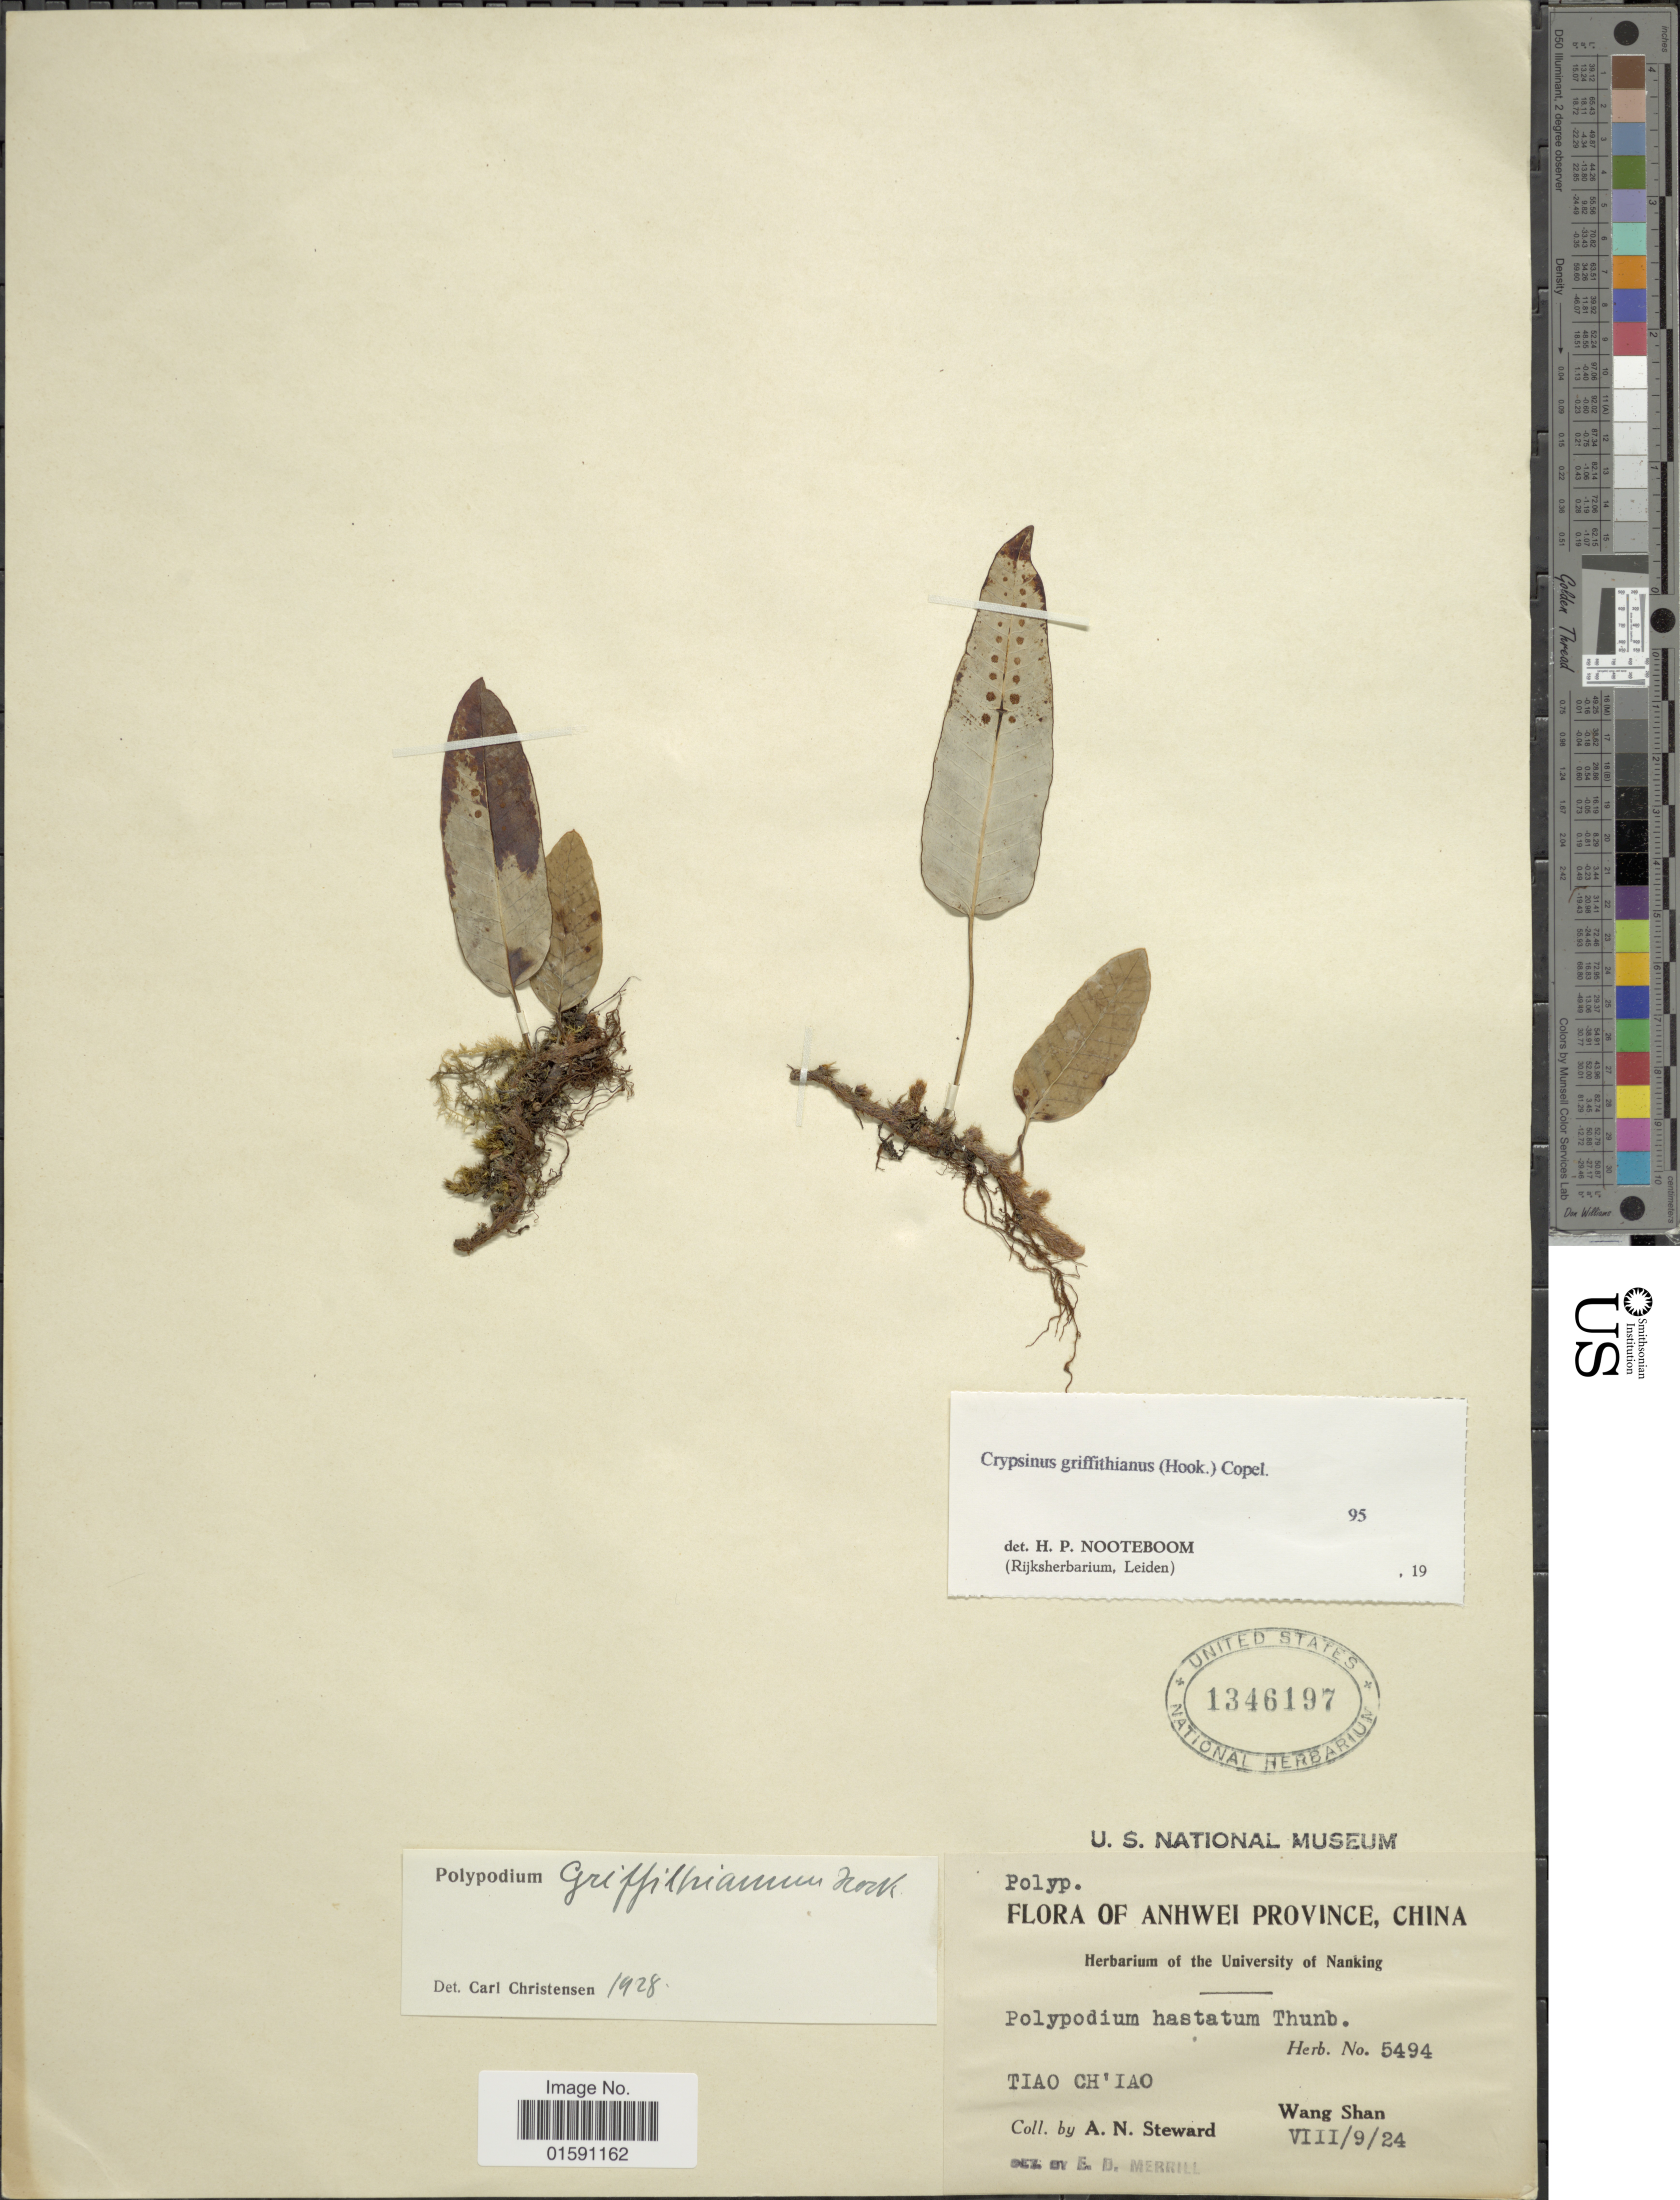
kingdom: Plantae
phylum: Tracheophyta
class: Polypodiopsida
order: Polypodiales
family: Polypodiaceae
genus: Selliguea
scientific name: Selliguea griffithiana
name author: (Hook.) Fraser-Jenk.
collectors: A. N. Steward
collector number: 5494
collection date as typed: Transcribed d/m/y: 9/8/24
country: China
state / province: Anhui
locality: Anhwei Province, China. Tiao Ch' Iao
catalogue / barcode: US 1346197